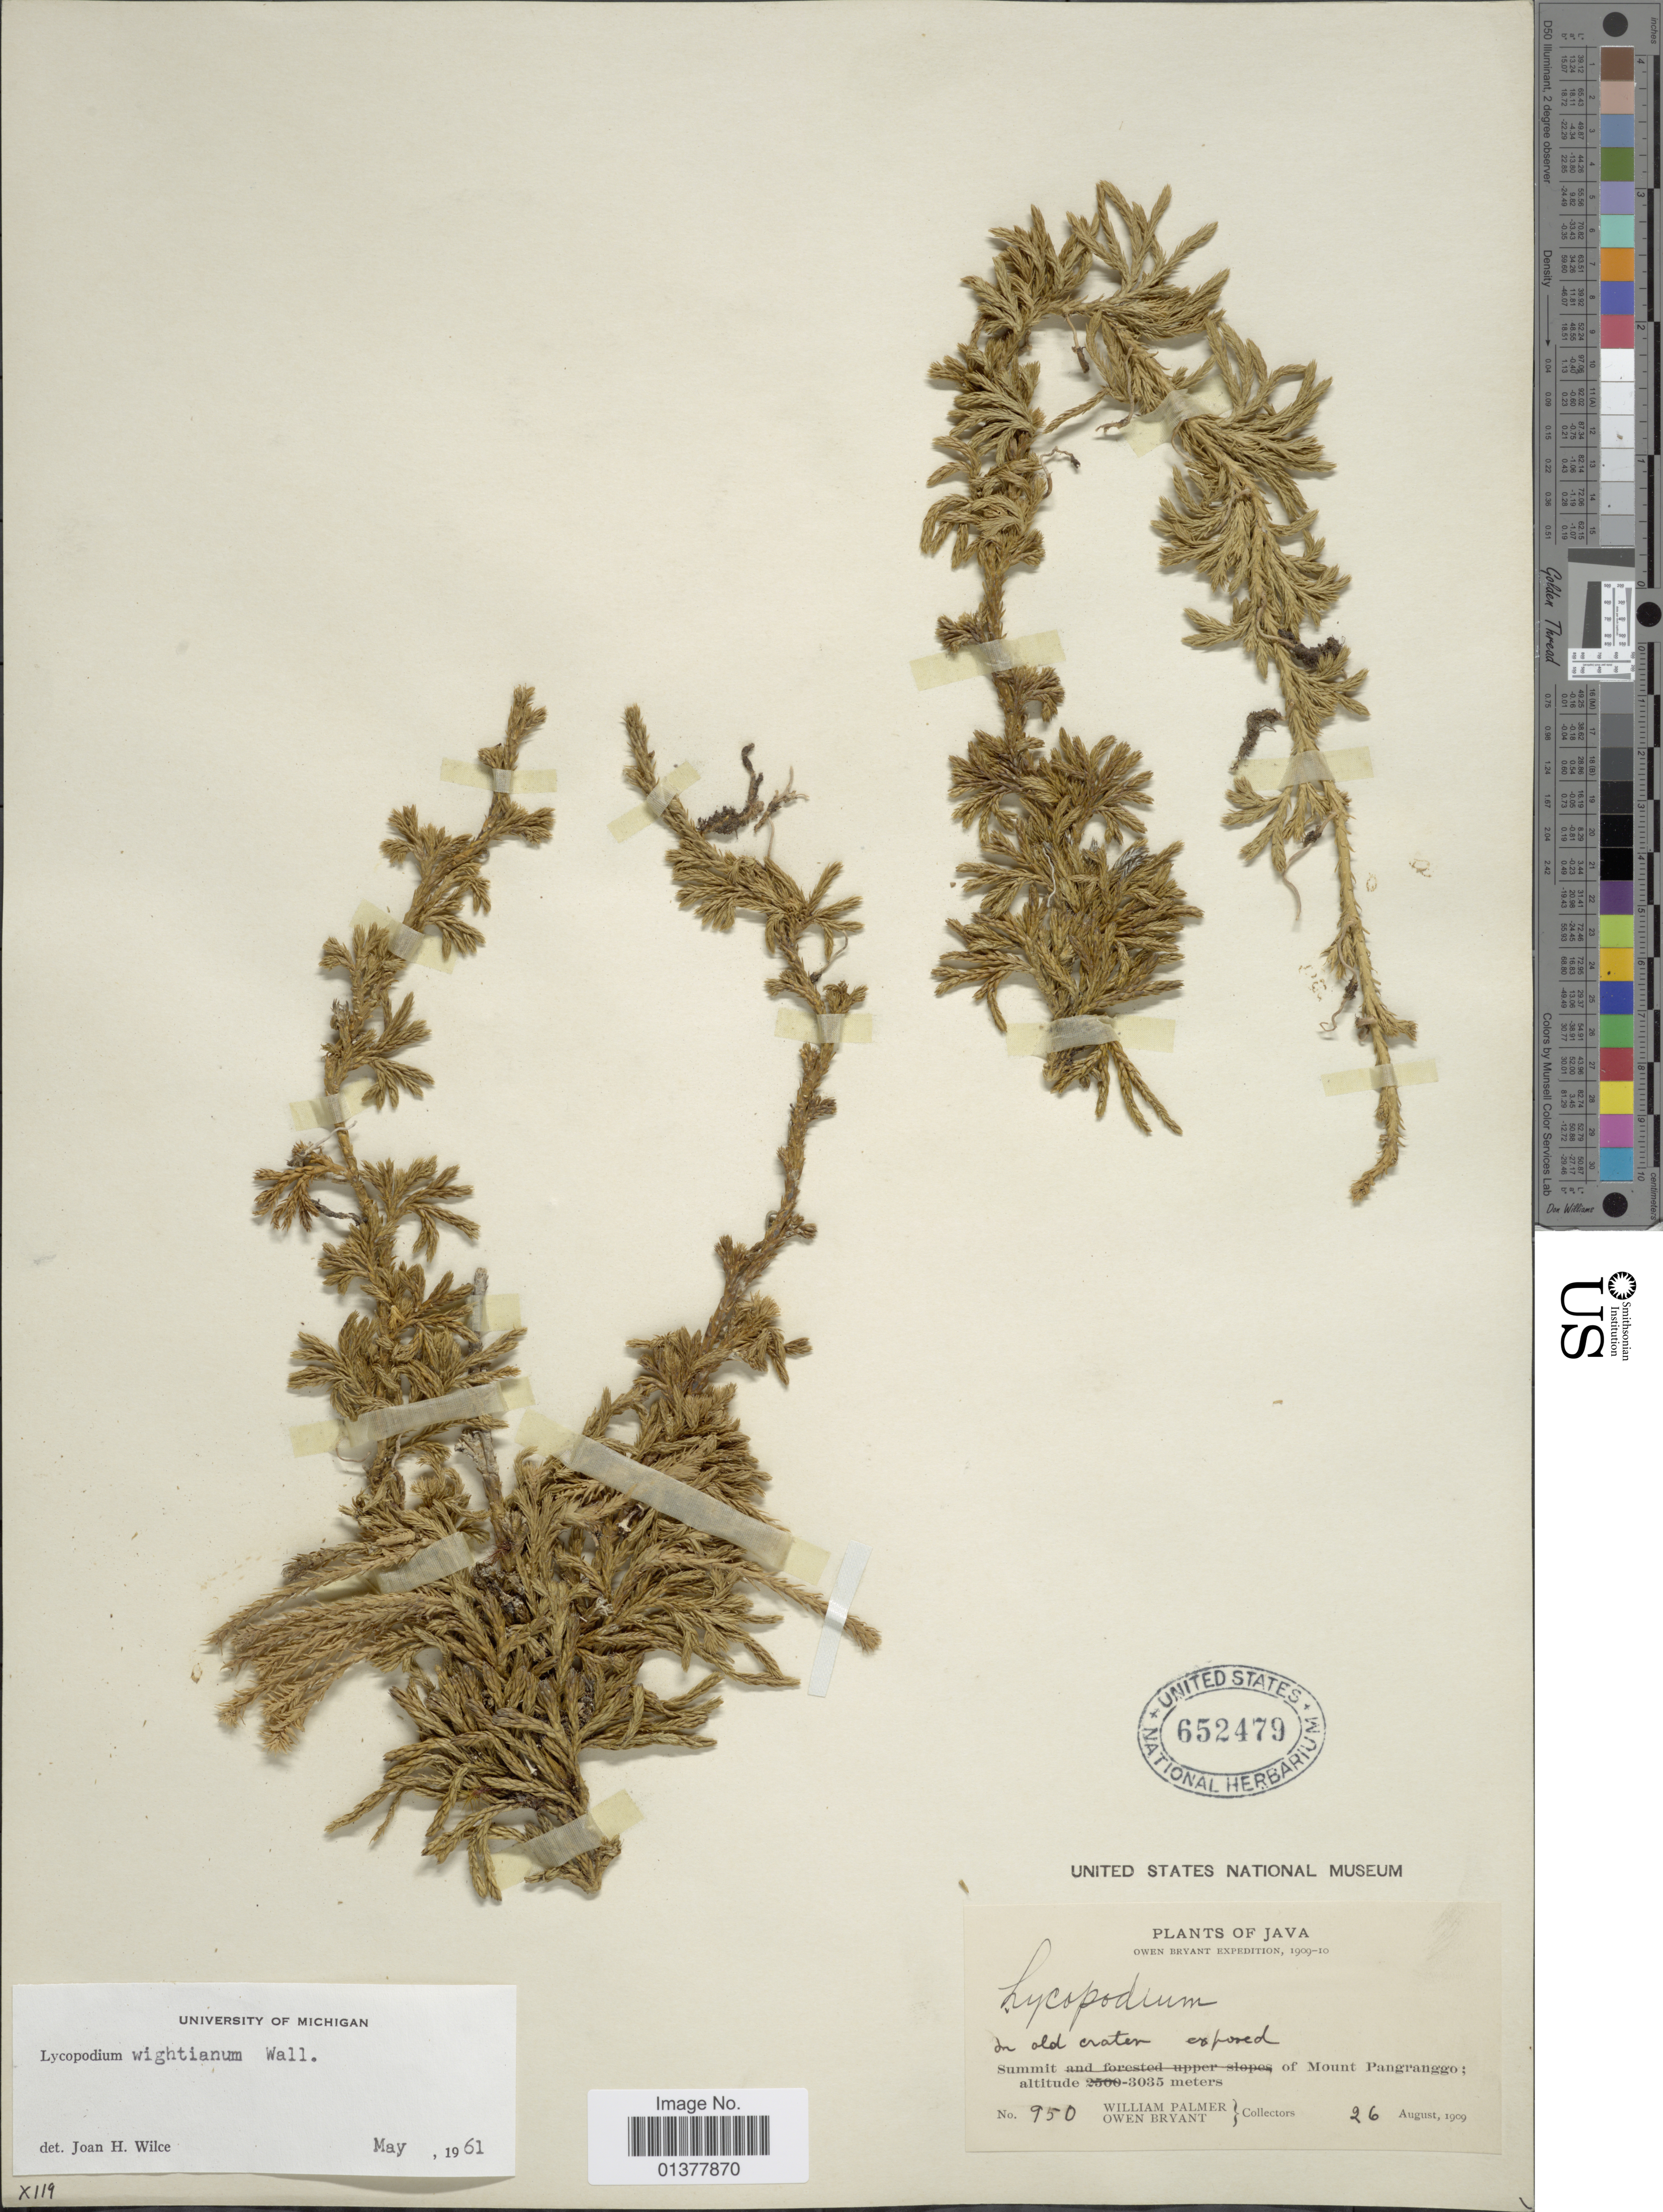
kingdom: Plantae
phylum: Tracheophyta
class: Lycopodiopsida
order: Lycopodiales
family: Lycopodiaceae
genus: Diphasiastrum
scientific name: Diphasiastrum wightianum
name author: (Wall. ex Hook. & Grev.) Holub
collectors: W. Palmer & O. Bryant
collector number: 950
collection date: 1909-08-26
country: Indonesia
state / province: Java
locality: Summit of Mount Pangranggo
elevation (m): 3035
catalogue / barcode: US 652479